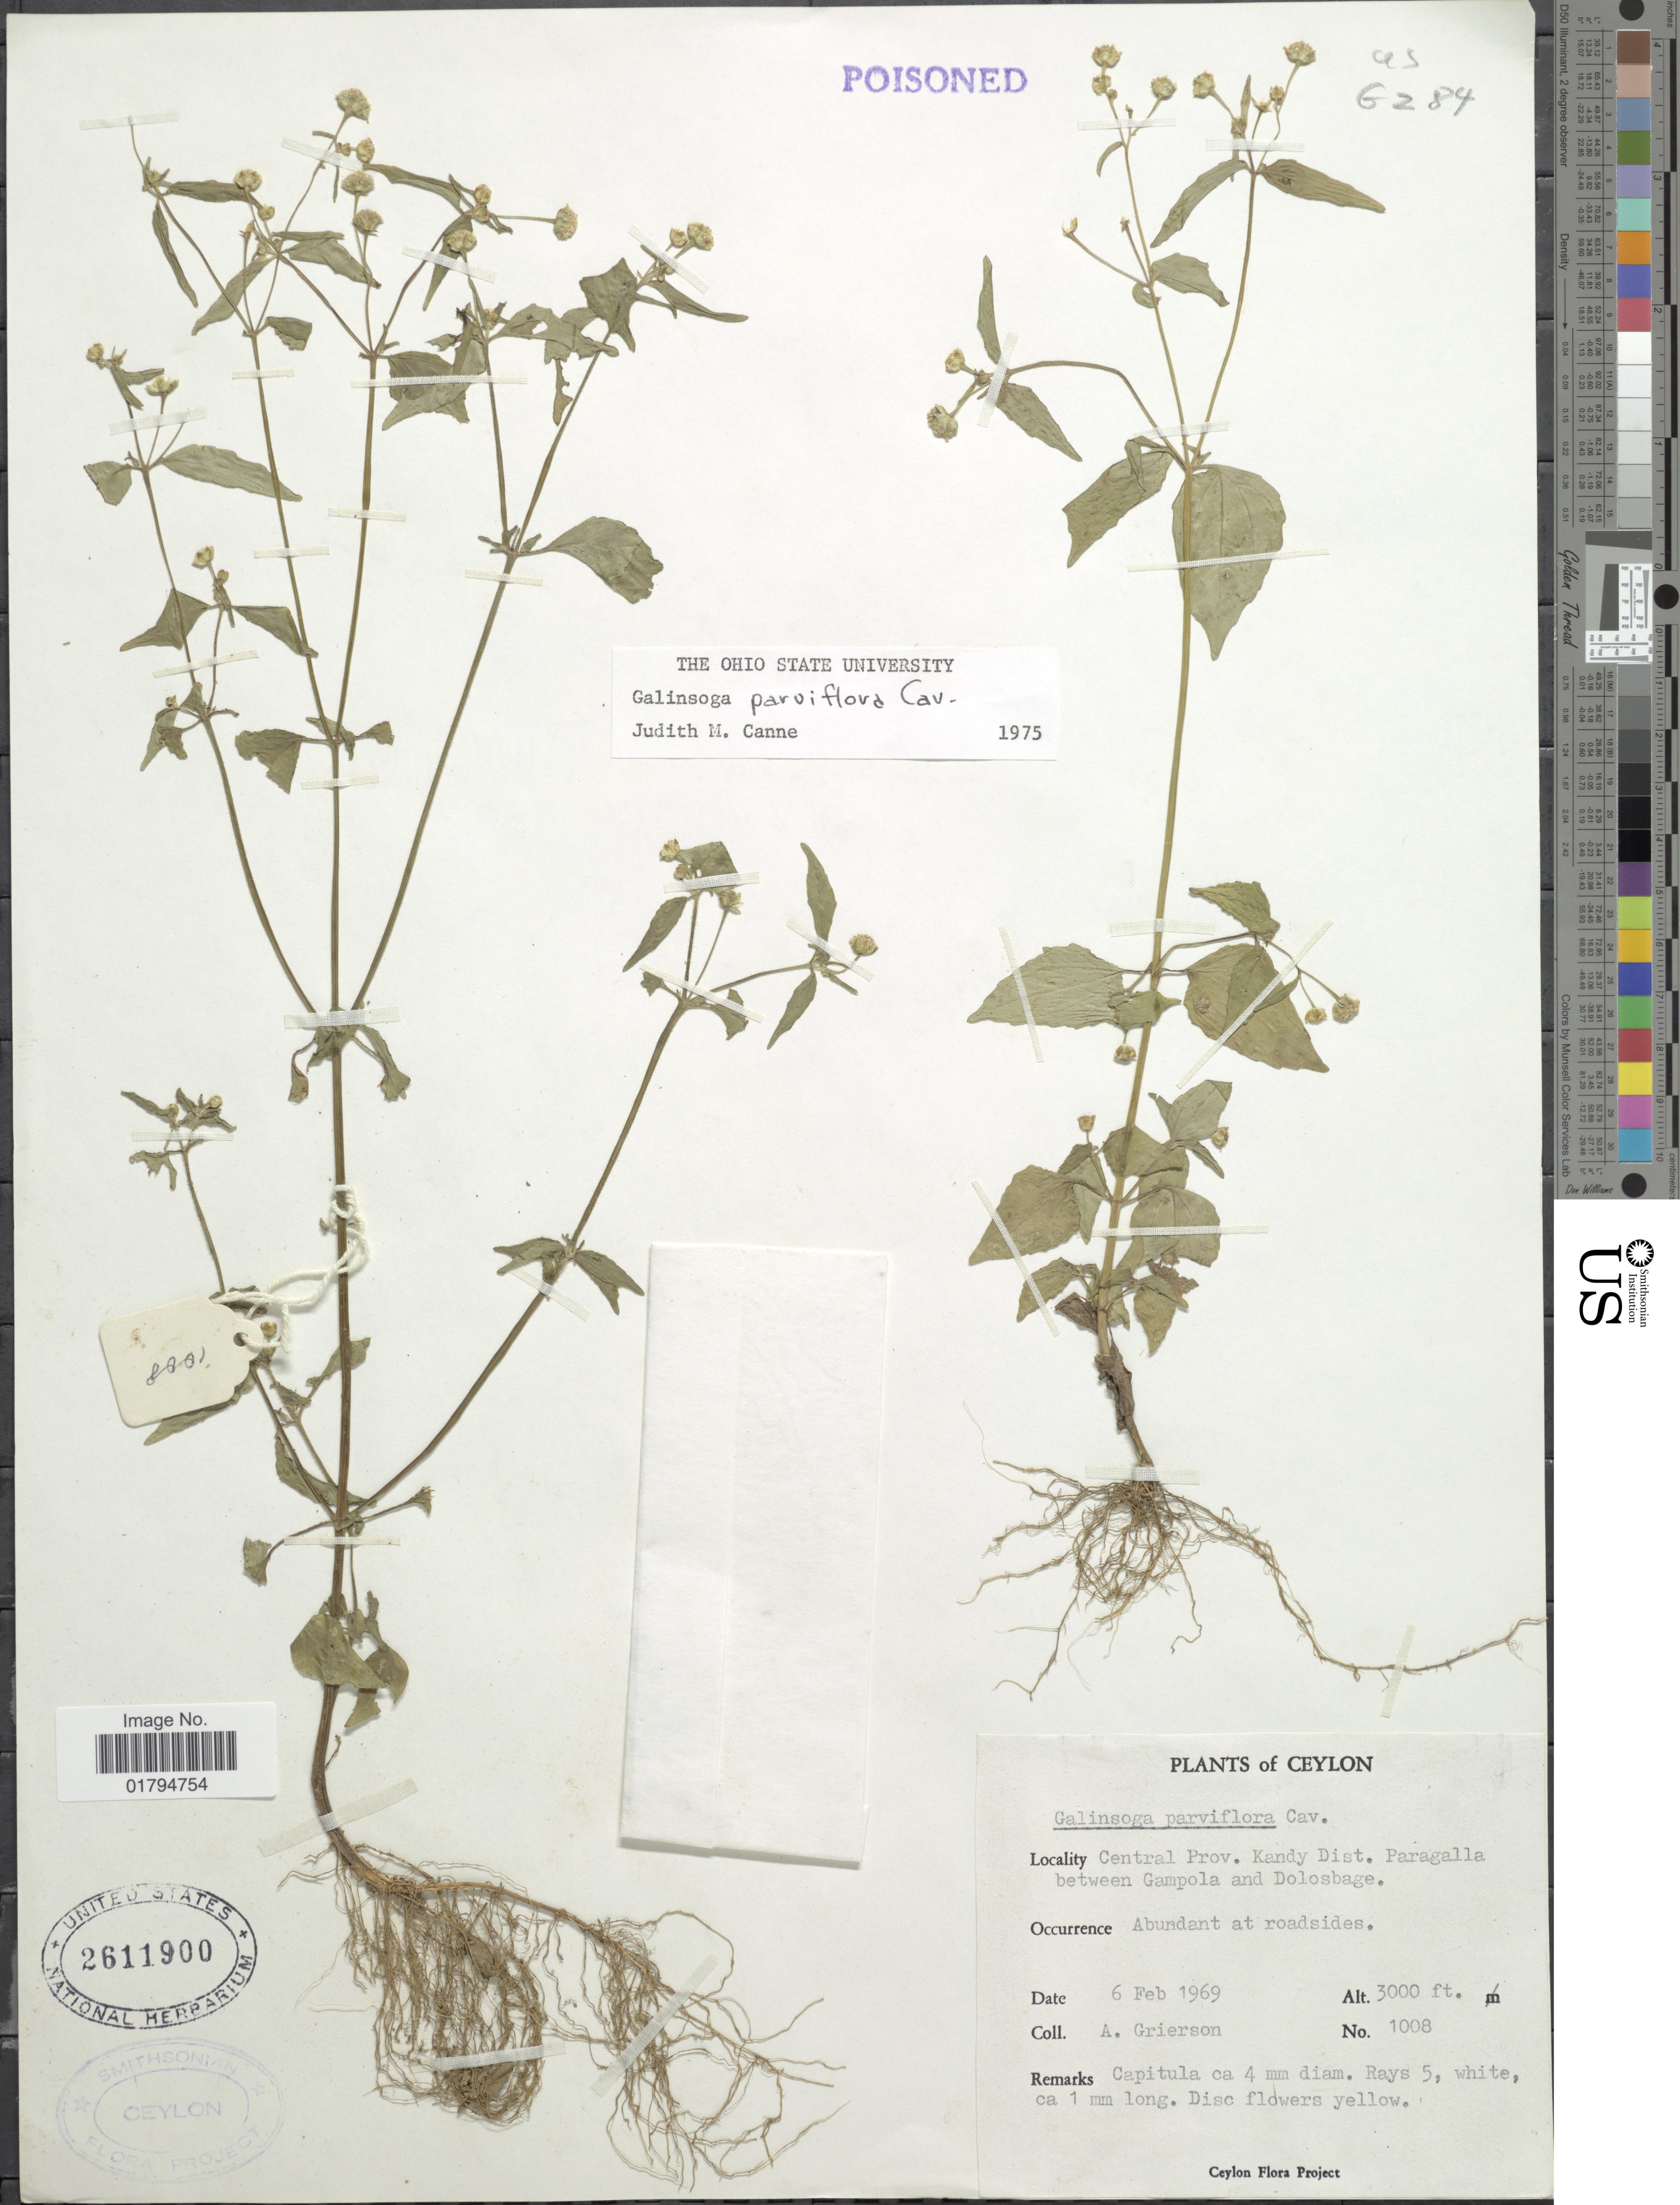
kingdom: Plantae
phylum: Tracheophyta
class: Magnoliopsida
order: Asterales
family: Asteraceae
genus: Galinsoga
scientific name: Galinsoga parviflora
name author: Cav.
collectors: A. Grierson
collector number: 1008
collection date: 1969-02-06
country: Sri Lanka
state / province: Central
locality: Kandy Dist. Paragalla between Gampola and Dolosbage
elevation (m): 914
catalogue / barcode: US 2611900